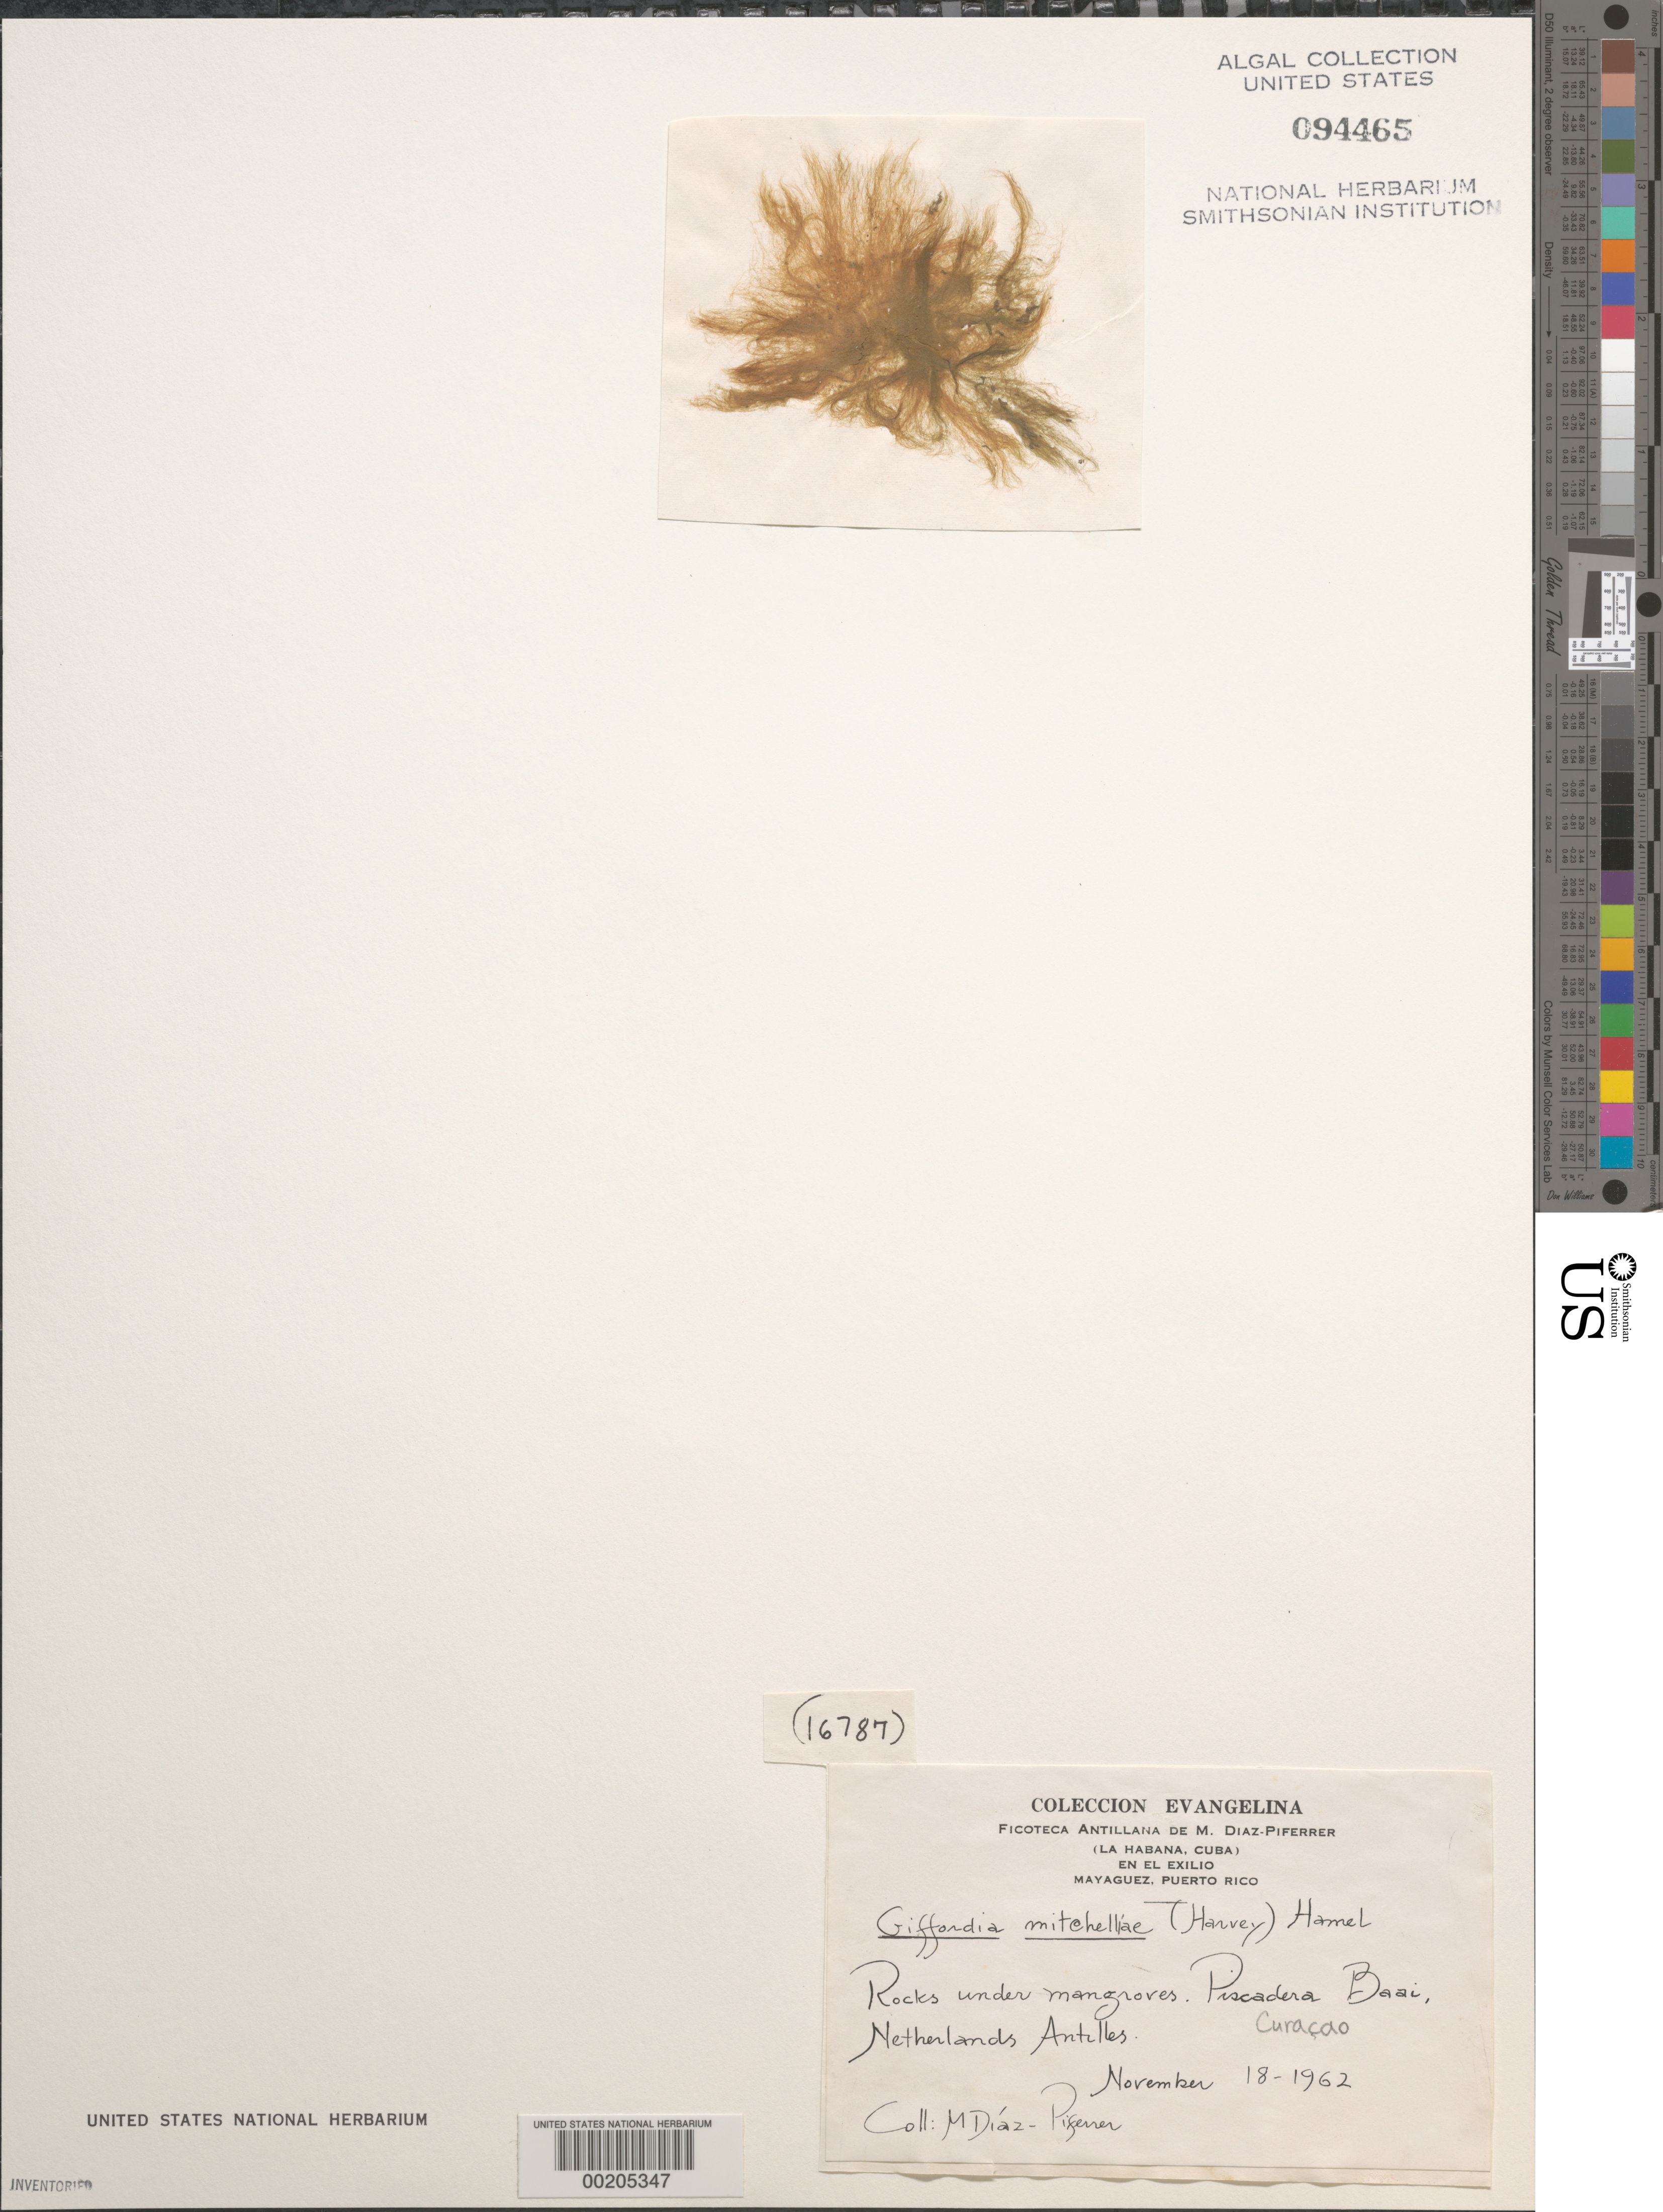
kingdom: Chromista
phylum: Ochrophyta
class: Phaeophyceae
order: Ectocarpales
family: Acinetosporaceae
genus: Feldmannia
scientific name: Feldmannia mitchelliae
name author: (Harv.) H.-S. Kim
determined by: Algae name updating Project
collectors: M. Diaz-Piferrer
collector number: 16787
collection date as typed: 18 Nov 1962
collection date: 1962-11-18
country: Curaçao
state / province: ABC Islands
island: Curaçao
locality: Piscadera Baai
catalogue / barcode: US 94465